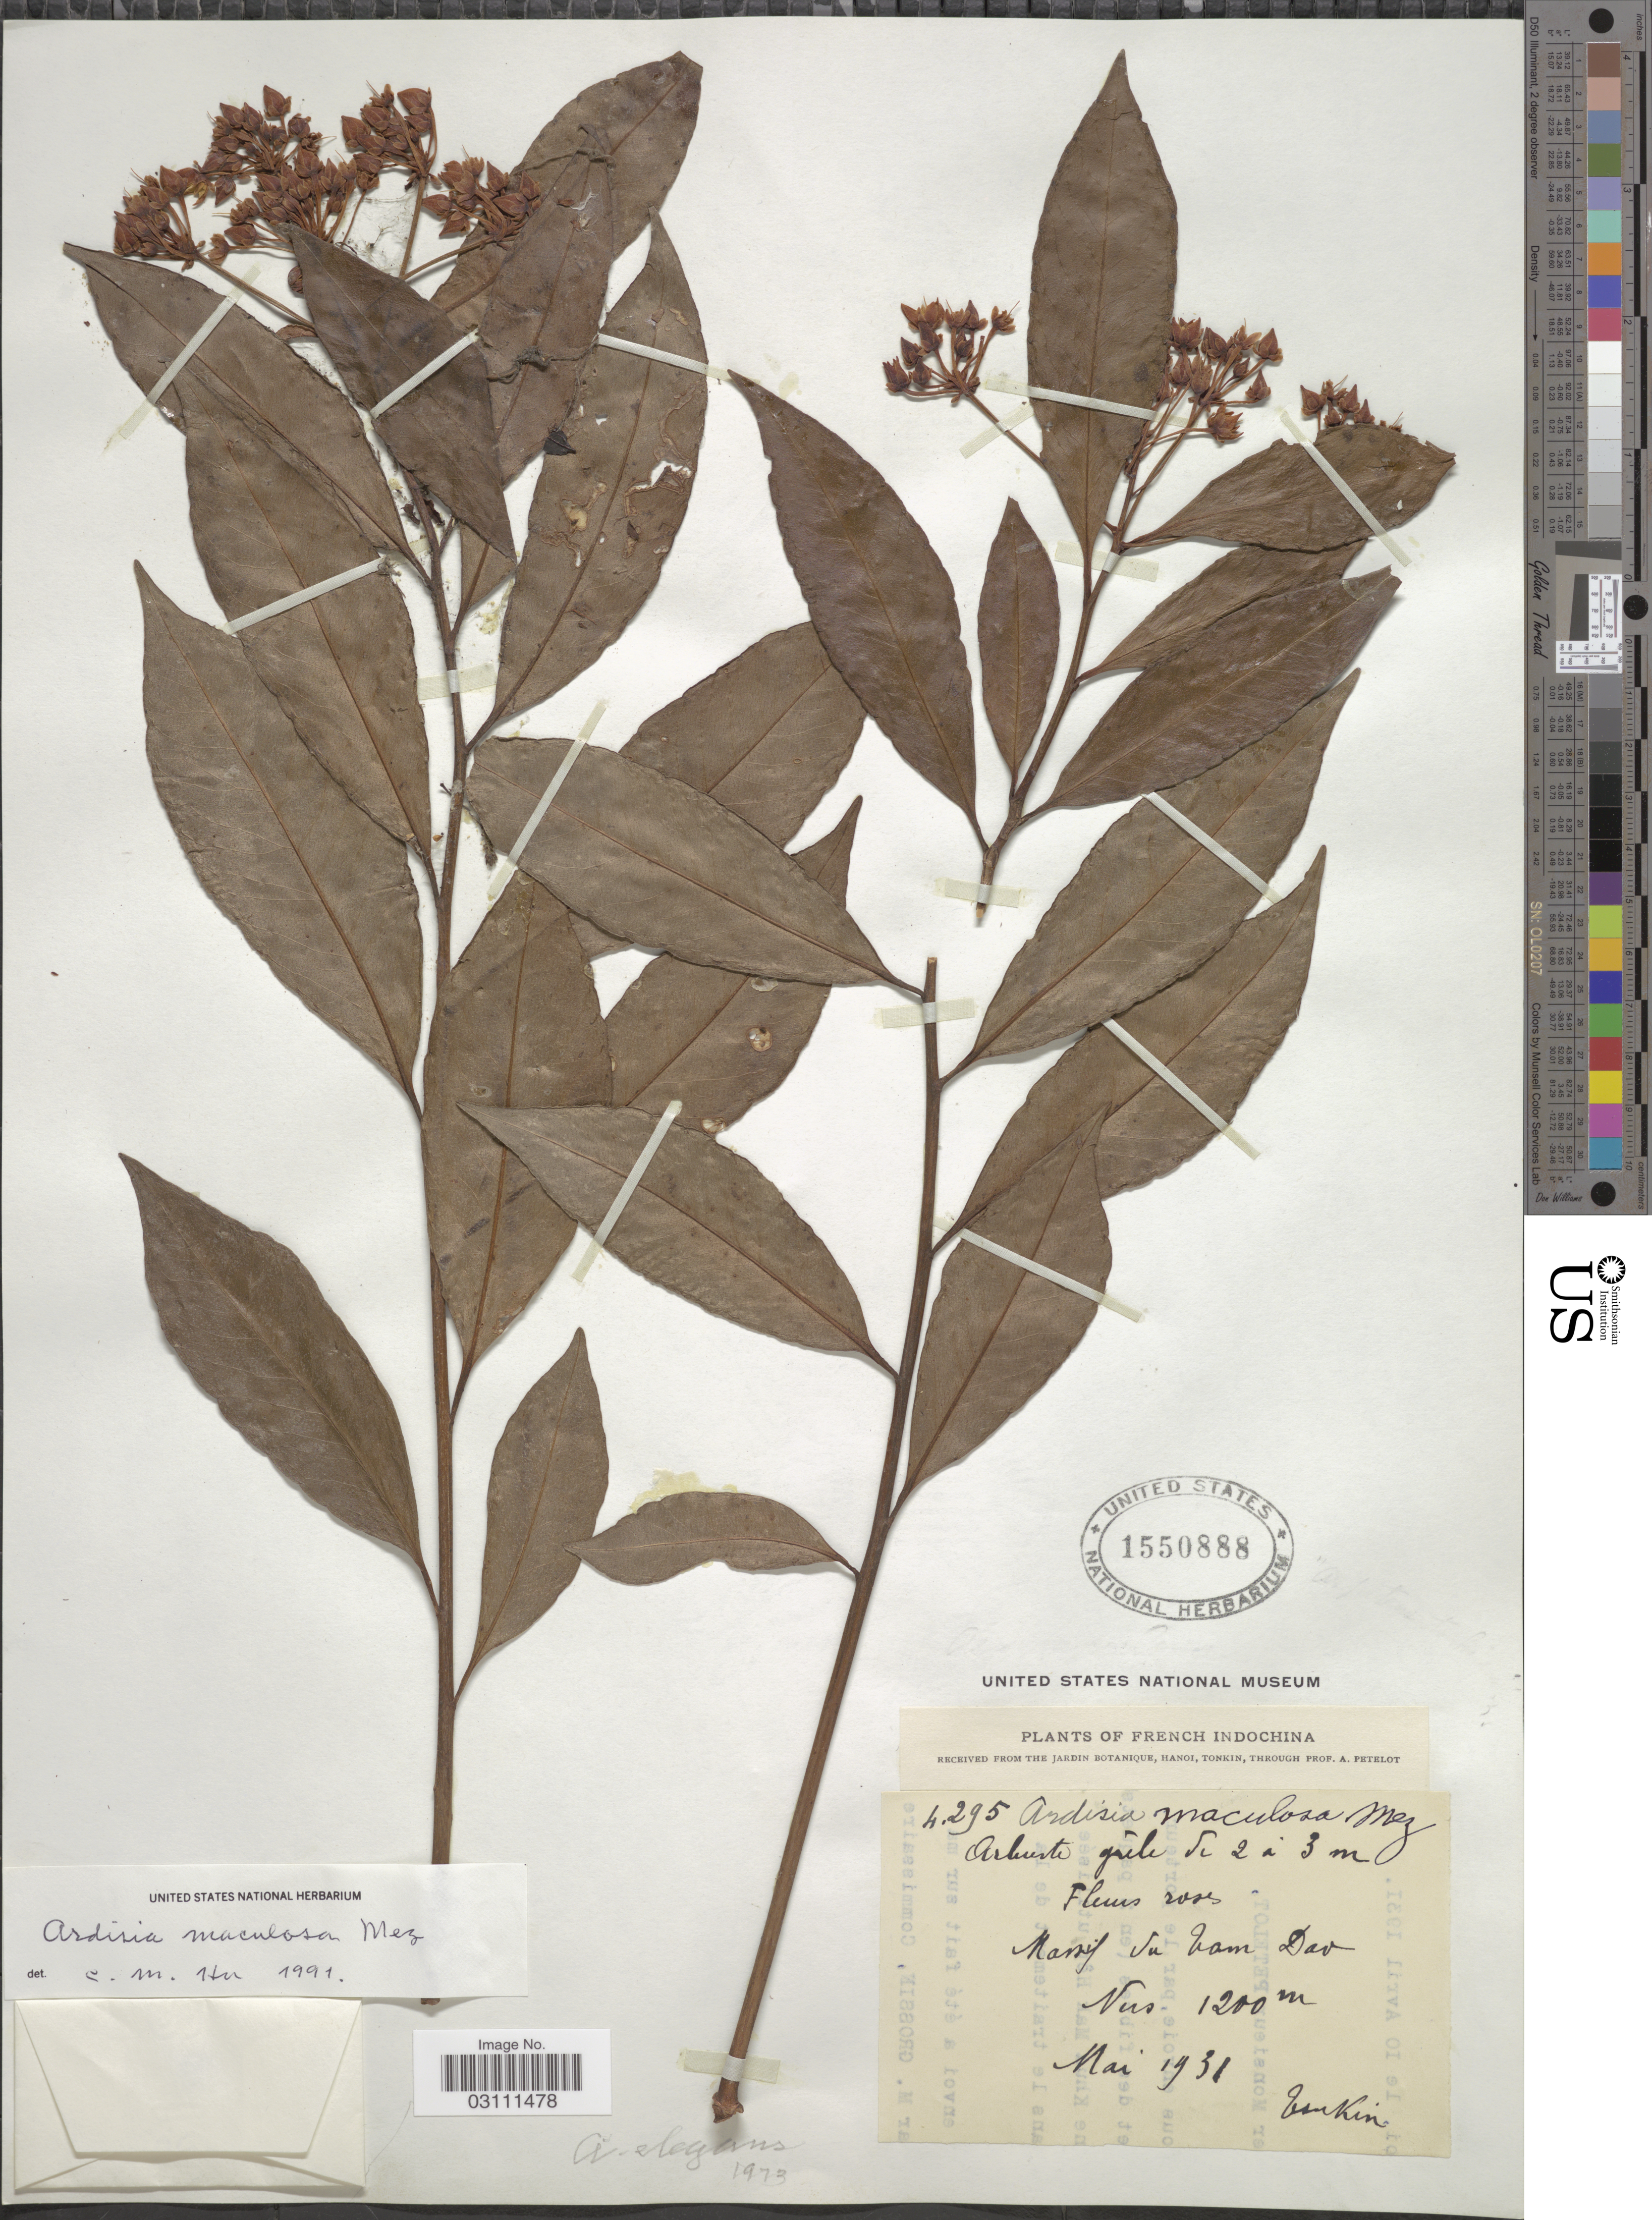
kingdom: Plantae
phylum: Tracheophyta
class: Magnoliopsida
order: Ericales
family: Primulaceae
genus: Ardisia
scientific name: Ardisia elegans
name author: Andrews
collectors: A. Petelot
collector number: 4295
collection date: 1931-05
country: Vietnam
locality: French Indochina, Massif du bam [interpreted] Dav.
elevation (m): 1200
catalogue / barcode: US 1550888